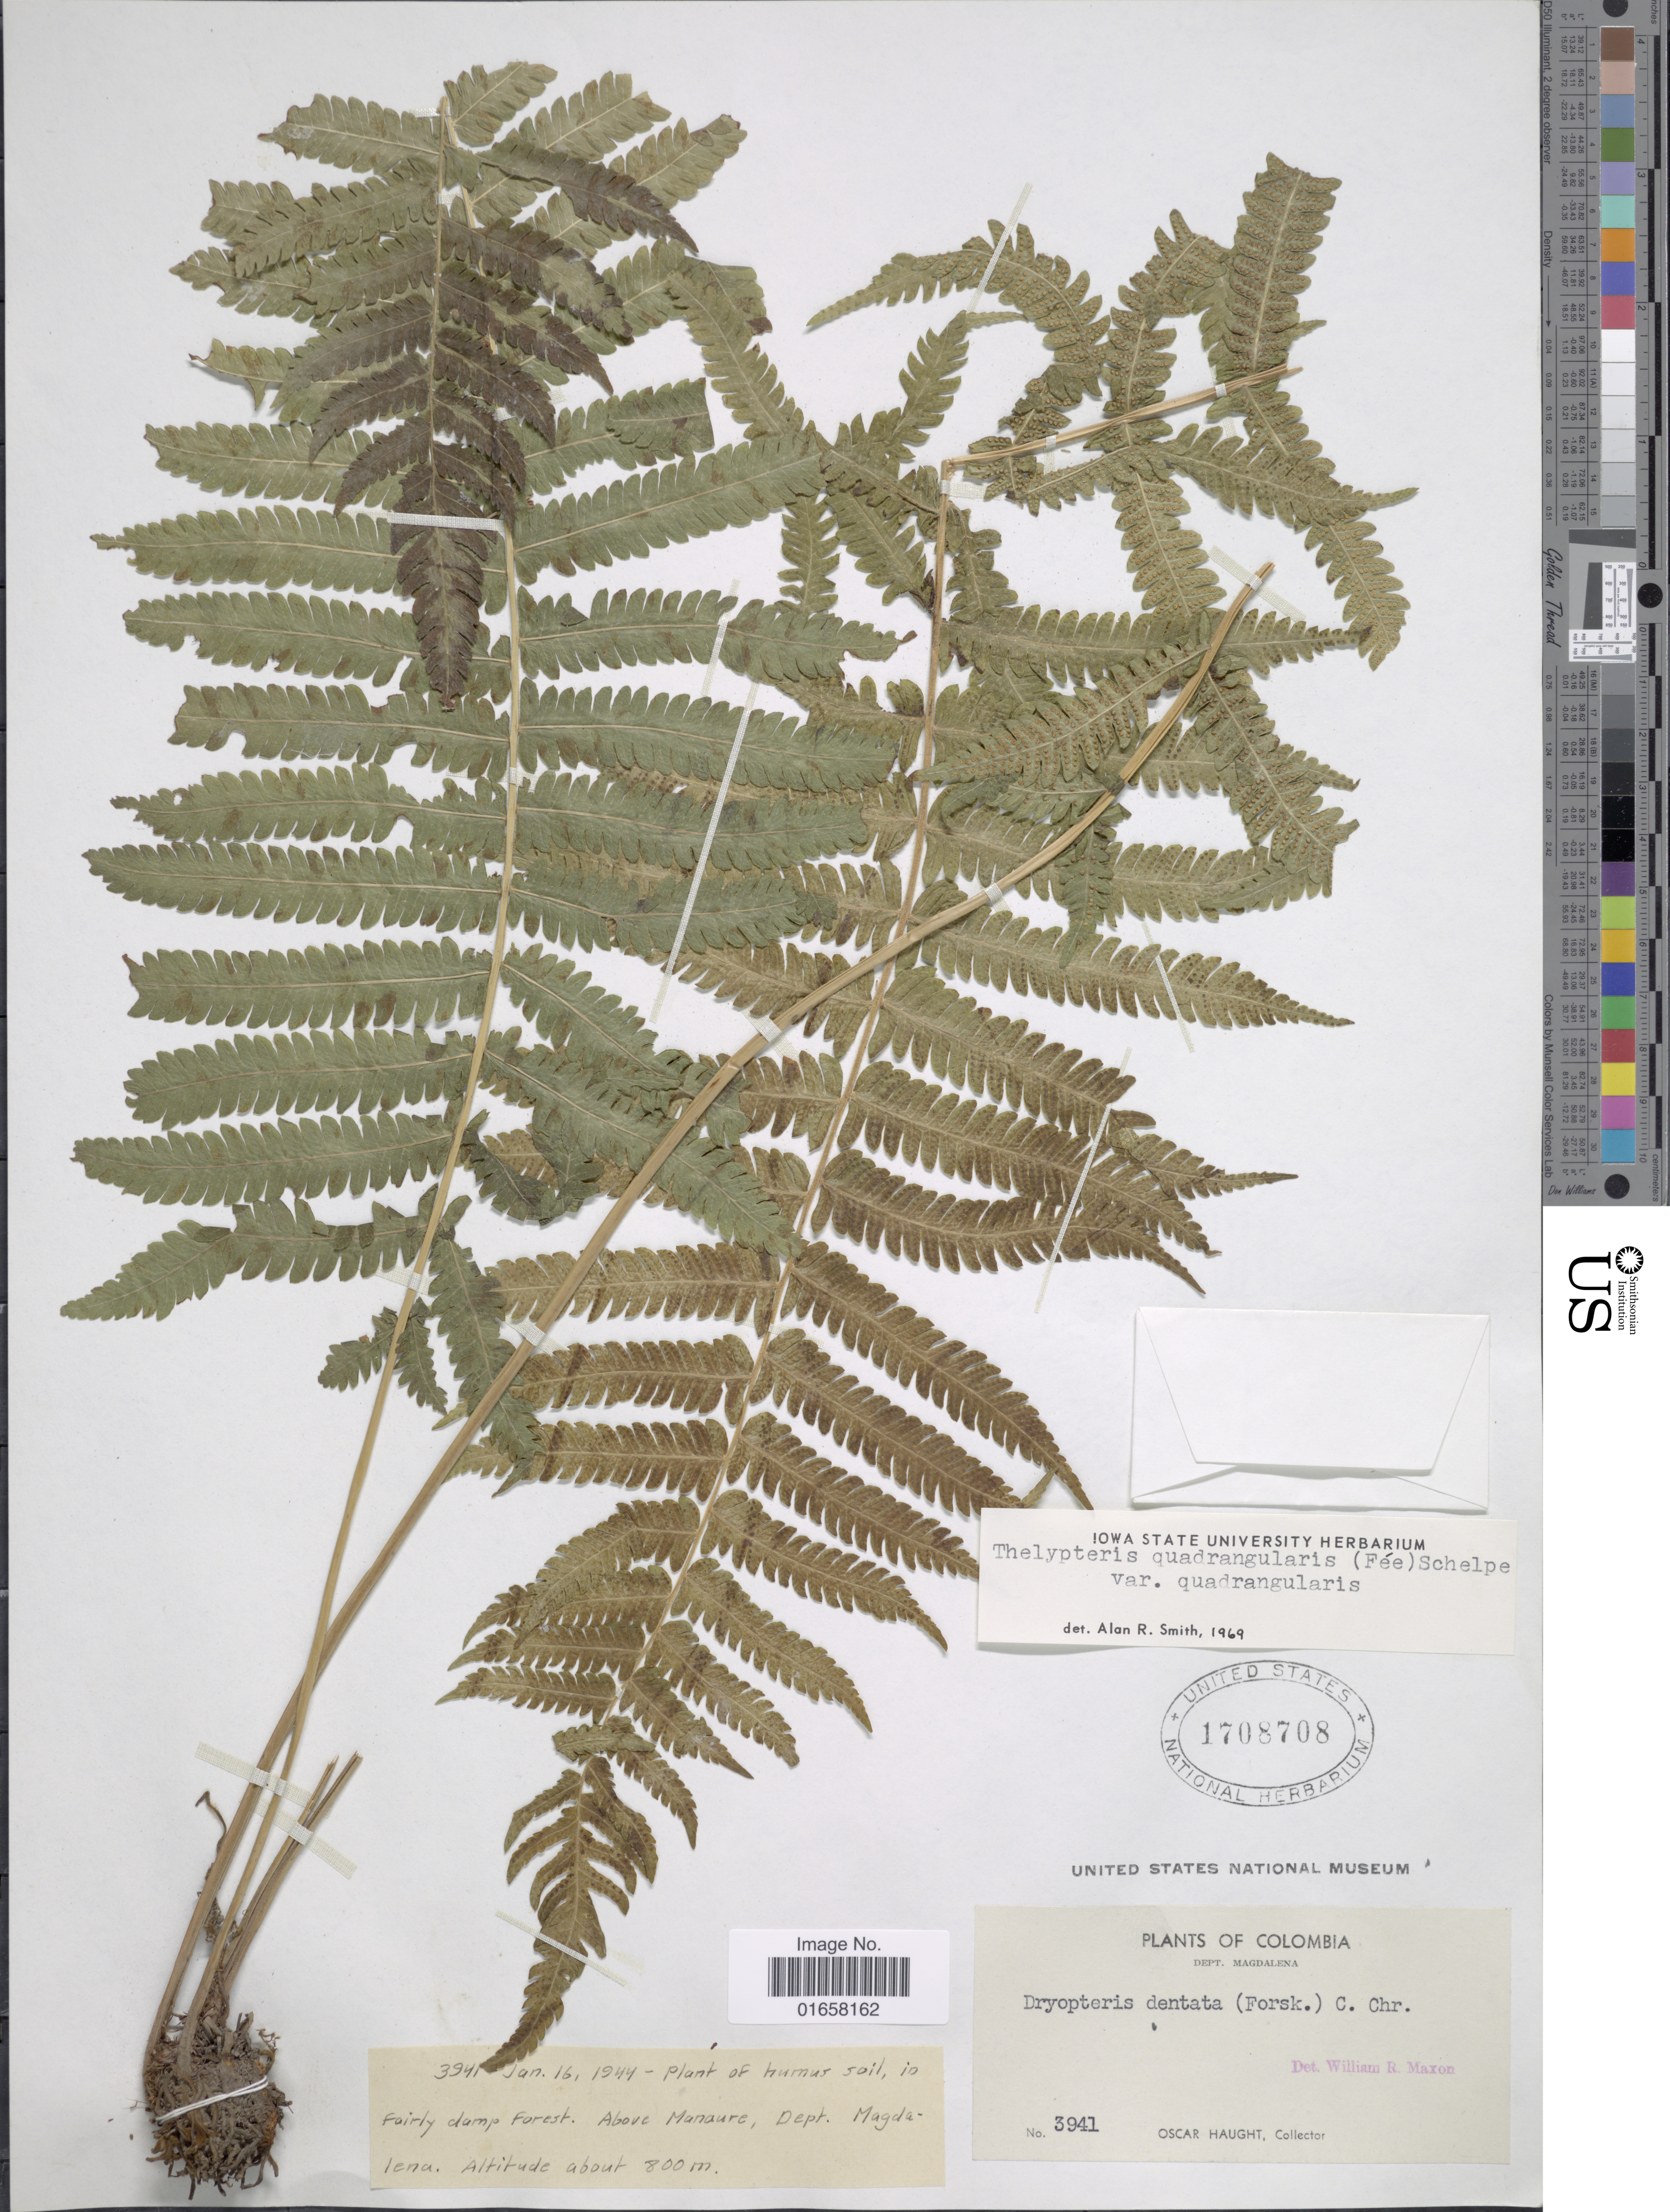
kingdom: Plantae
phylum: Tracheophyta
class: Polypodiopsida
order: Polypodiales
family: Thelypteridaceae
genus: Christella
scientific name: Christella hispidula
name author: (Decne.) Holttum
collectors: O. L. Haught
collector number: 3941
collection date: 1944-01-16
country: Colombia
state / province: Magdalena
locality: Dept. Magdalena, above Manaure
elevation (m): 800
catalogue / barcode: US 1708708